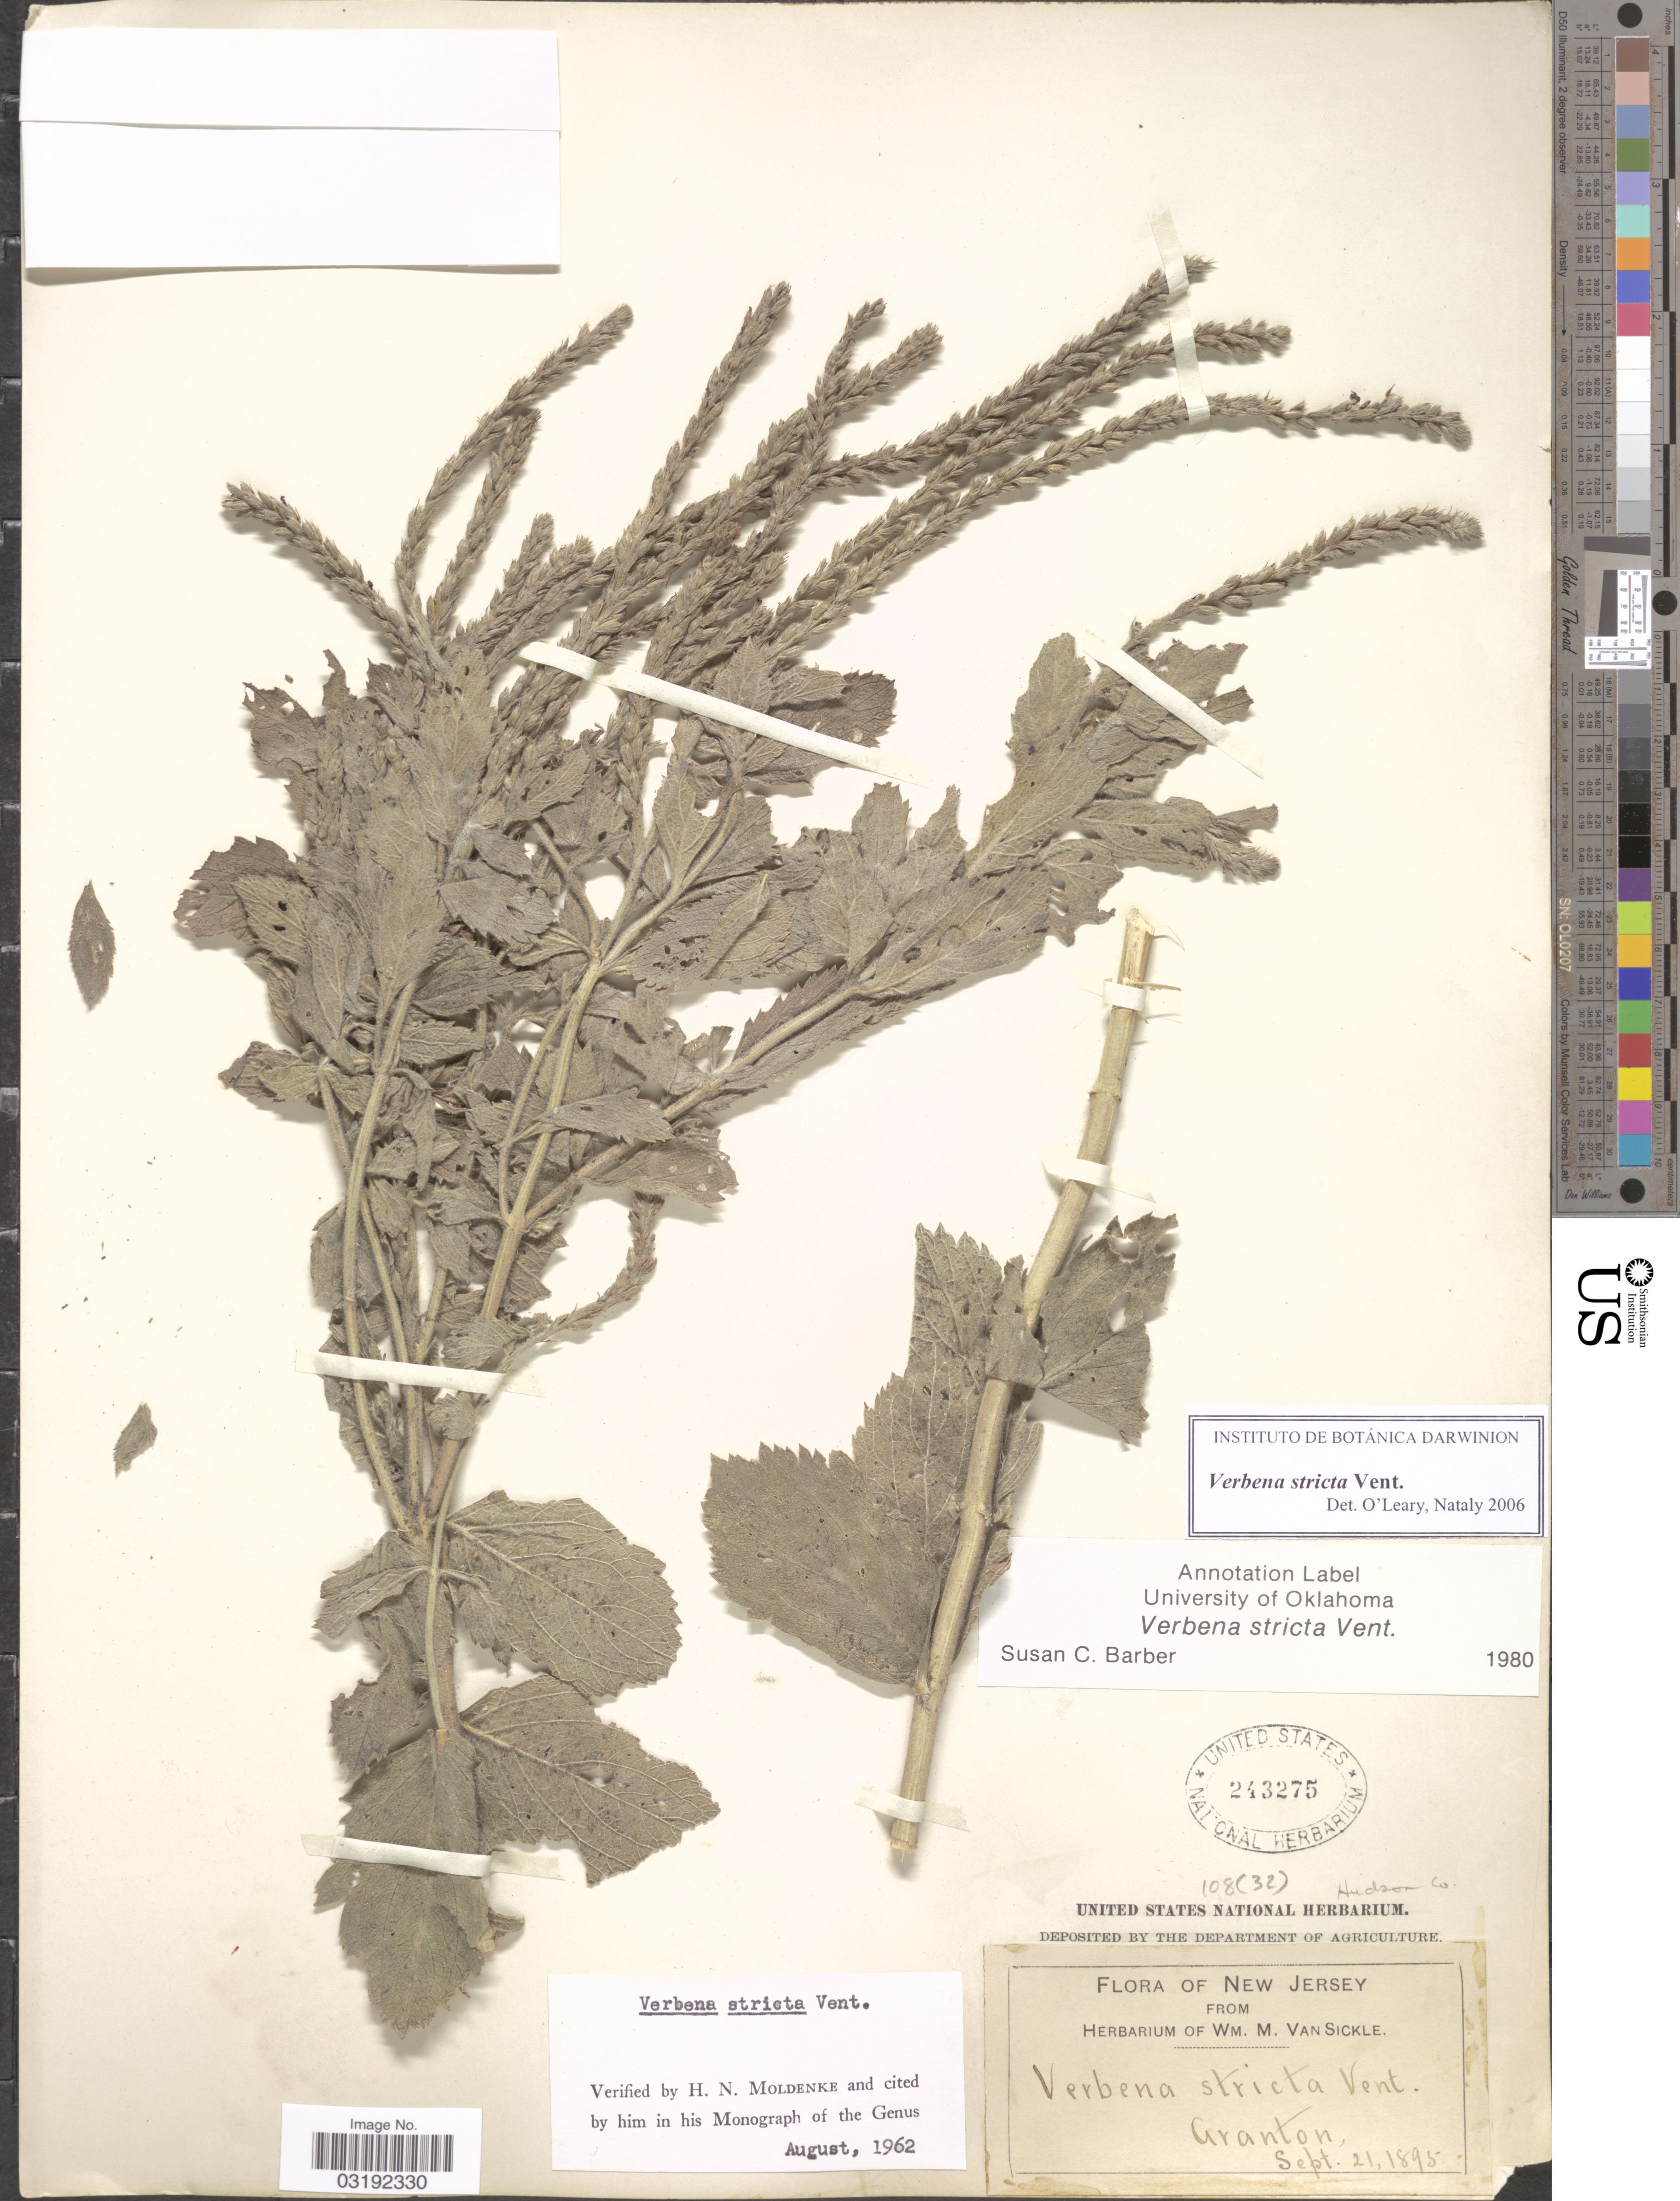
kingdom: Plantae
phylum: Tracheophyta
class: Magnoliopsida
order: Lamiales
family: Verbenaceae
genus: Verbena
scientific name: Verbena stricta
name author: Vent.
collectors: ex herb. Wm. M. Van Sickle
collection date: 1895-09-21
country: United States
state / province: New Jersey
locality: Granton, Hudson Co.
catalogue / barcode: US 243275